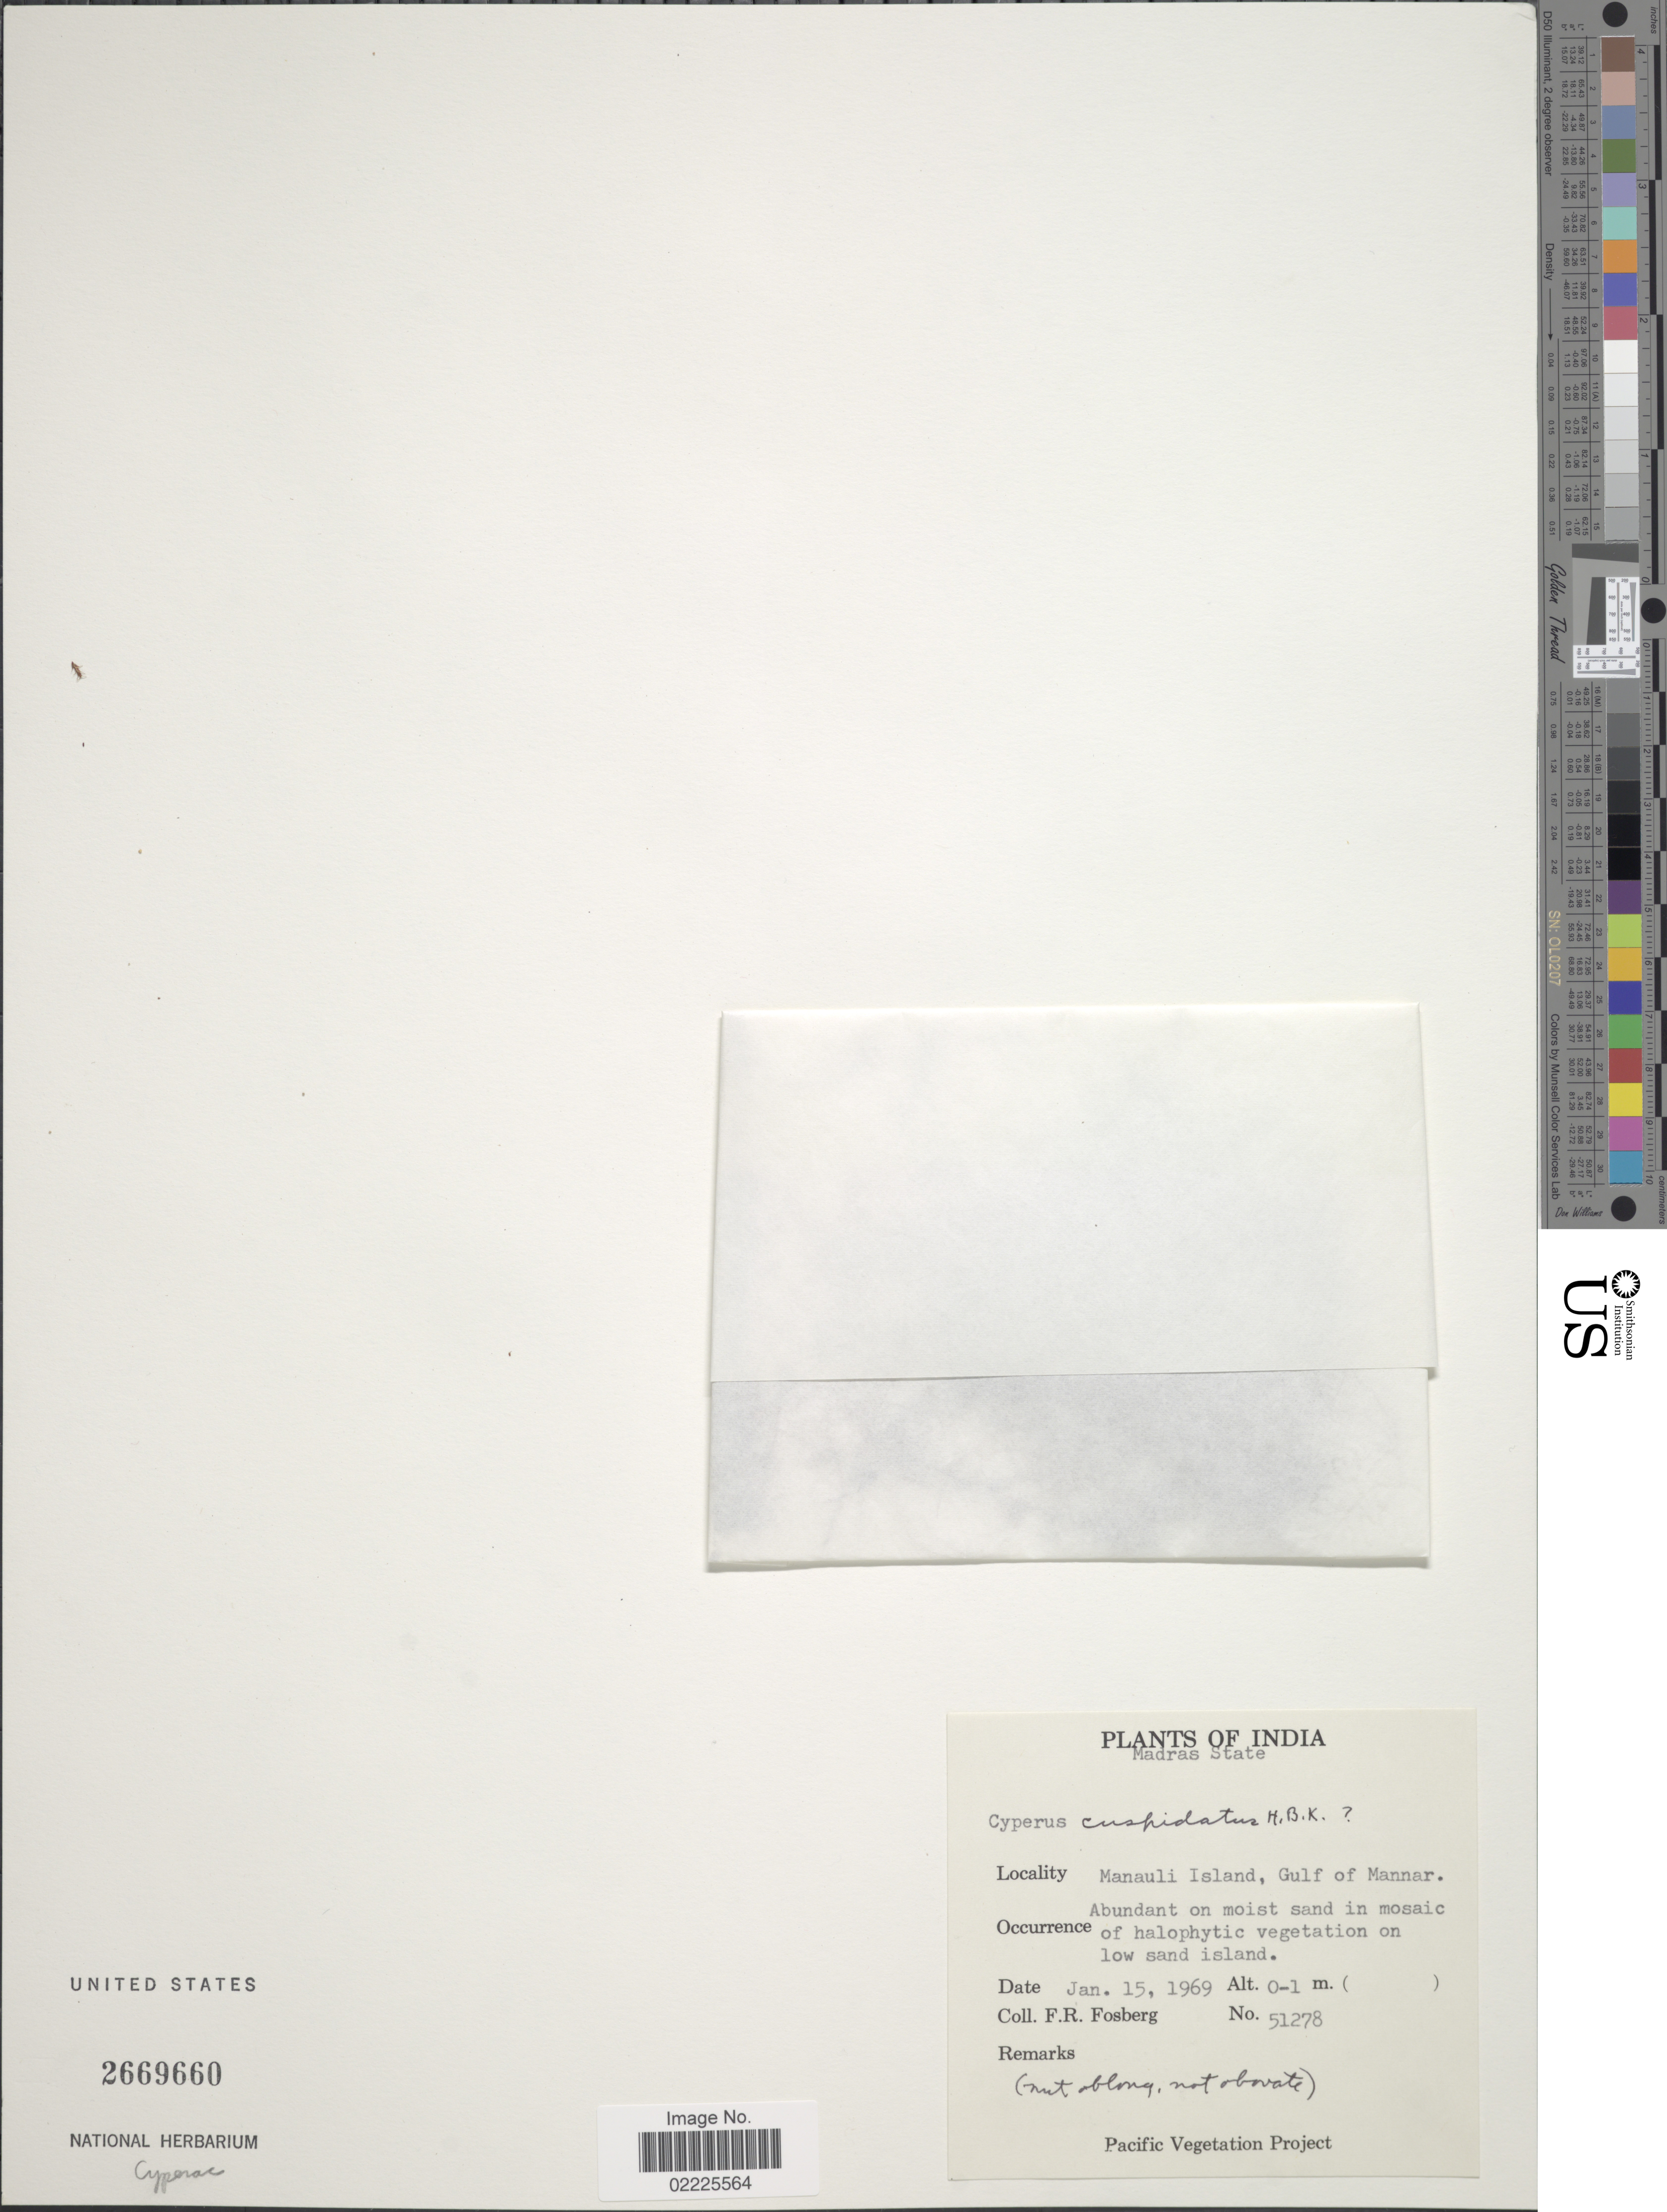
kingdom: Plantae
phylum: Tracheophyta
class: Liliopsida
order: Poales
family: Cyperaceae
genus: Cyperus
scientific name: Cyperus cuspidatus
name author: Kunth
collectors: F. R. Fosberg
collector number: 51278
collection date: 1969-01-15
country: Sri Lanka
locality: Madras State, Manauli Island, Gulf of Mannar, Abundant on moist sand in mosai of halophytic vegetation on low sand island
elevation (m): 0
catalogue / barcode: US 2669660